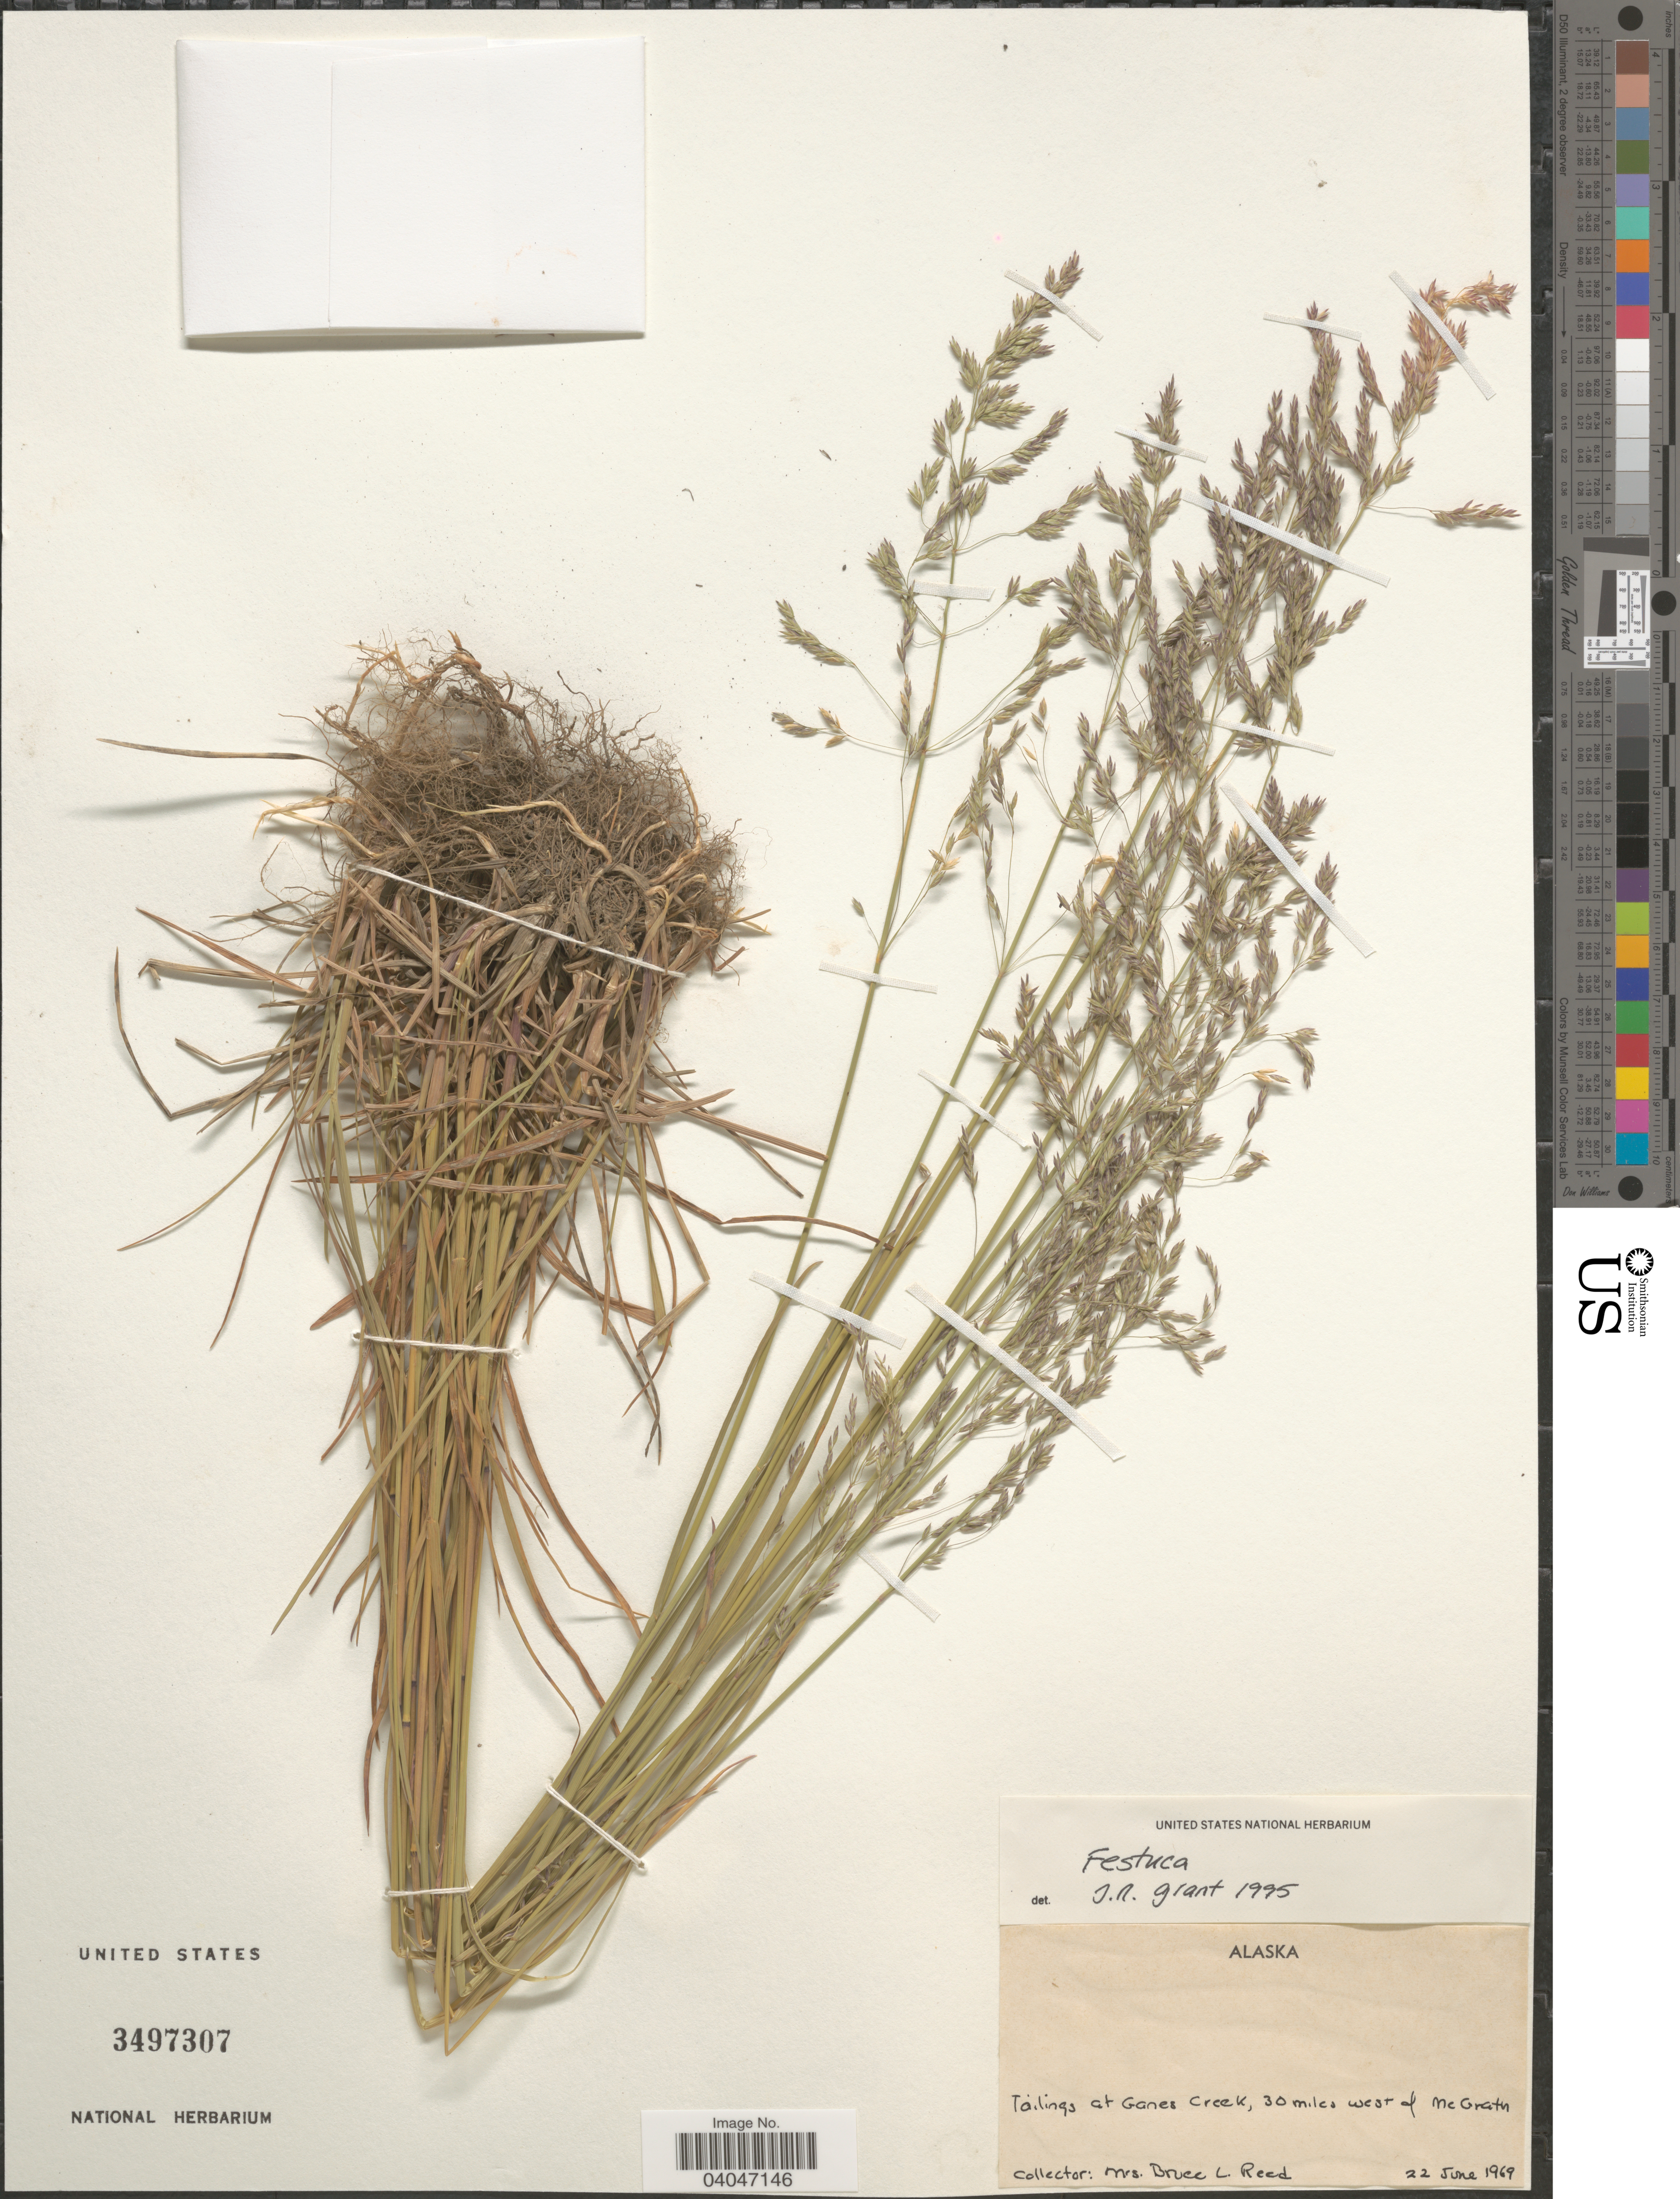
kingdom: Plantae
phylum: Tracheophyta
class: Liliopsida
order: Poales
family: Poaceae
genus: Festuca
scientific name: Festuca sp.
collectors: B. Reed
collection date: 1969-06-22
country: United States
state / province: Alaska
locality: Tailings at Ganes Creek, 30 miles west of McGrath.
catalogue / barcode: US 3497307